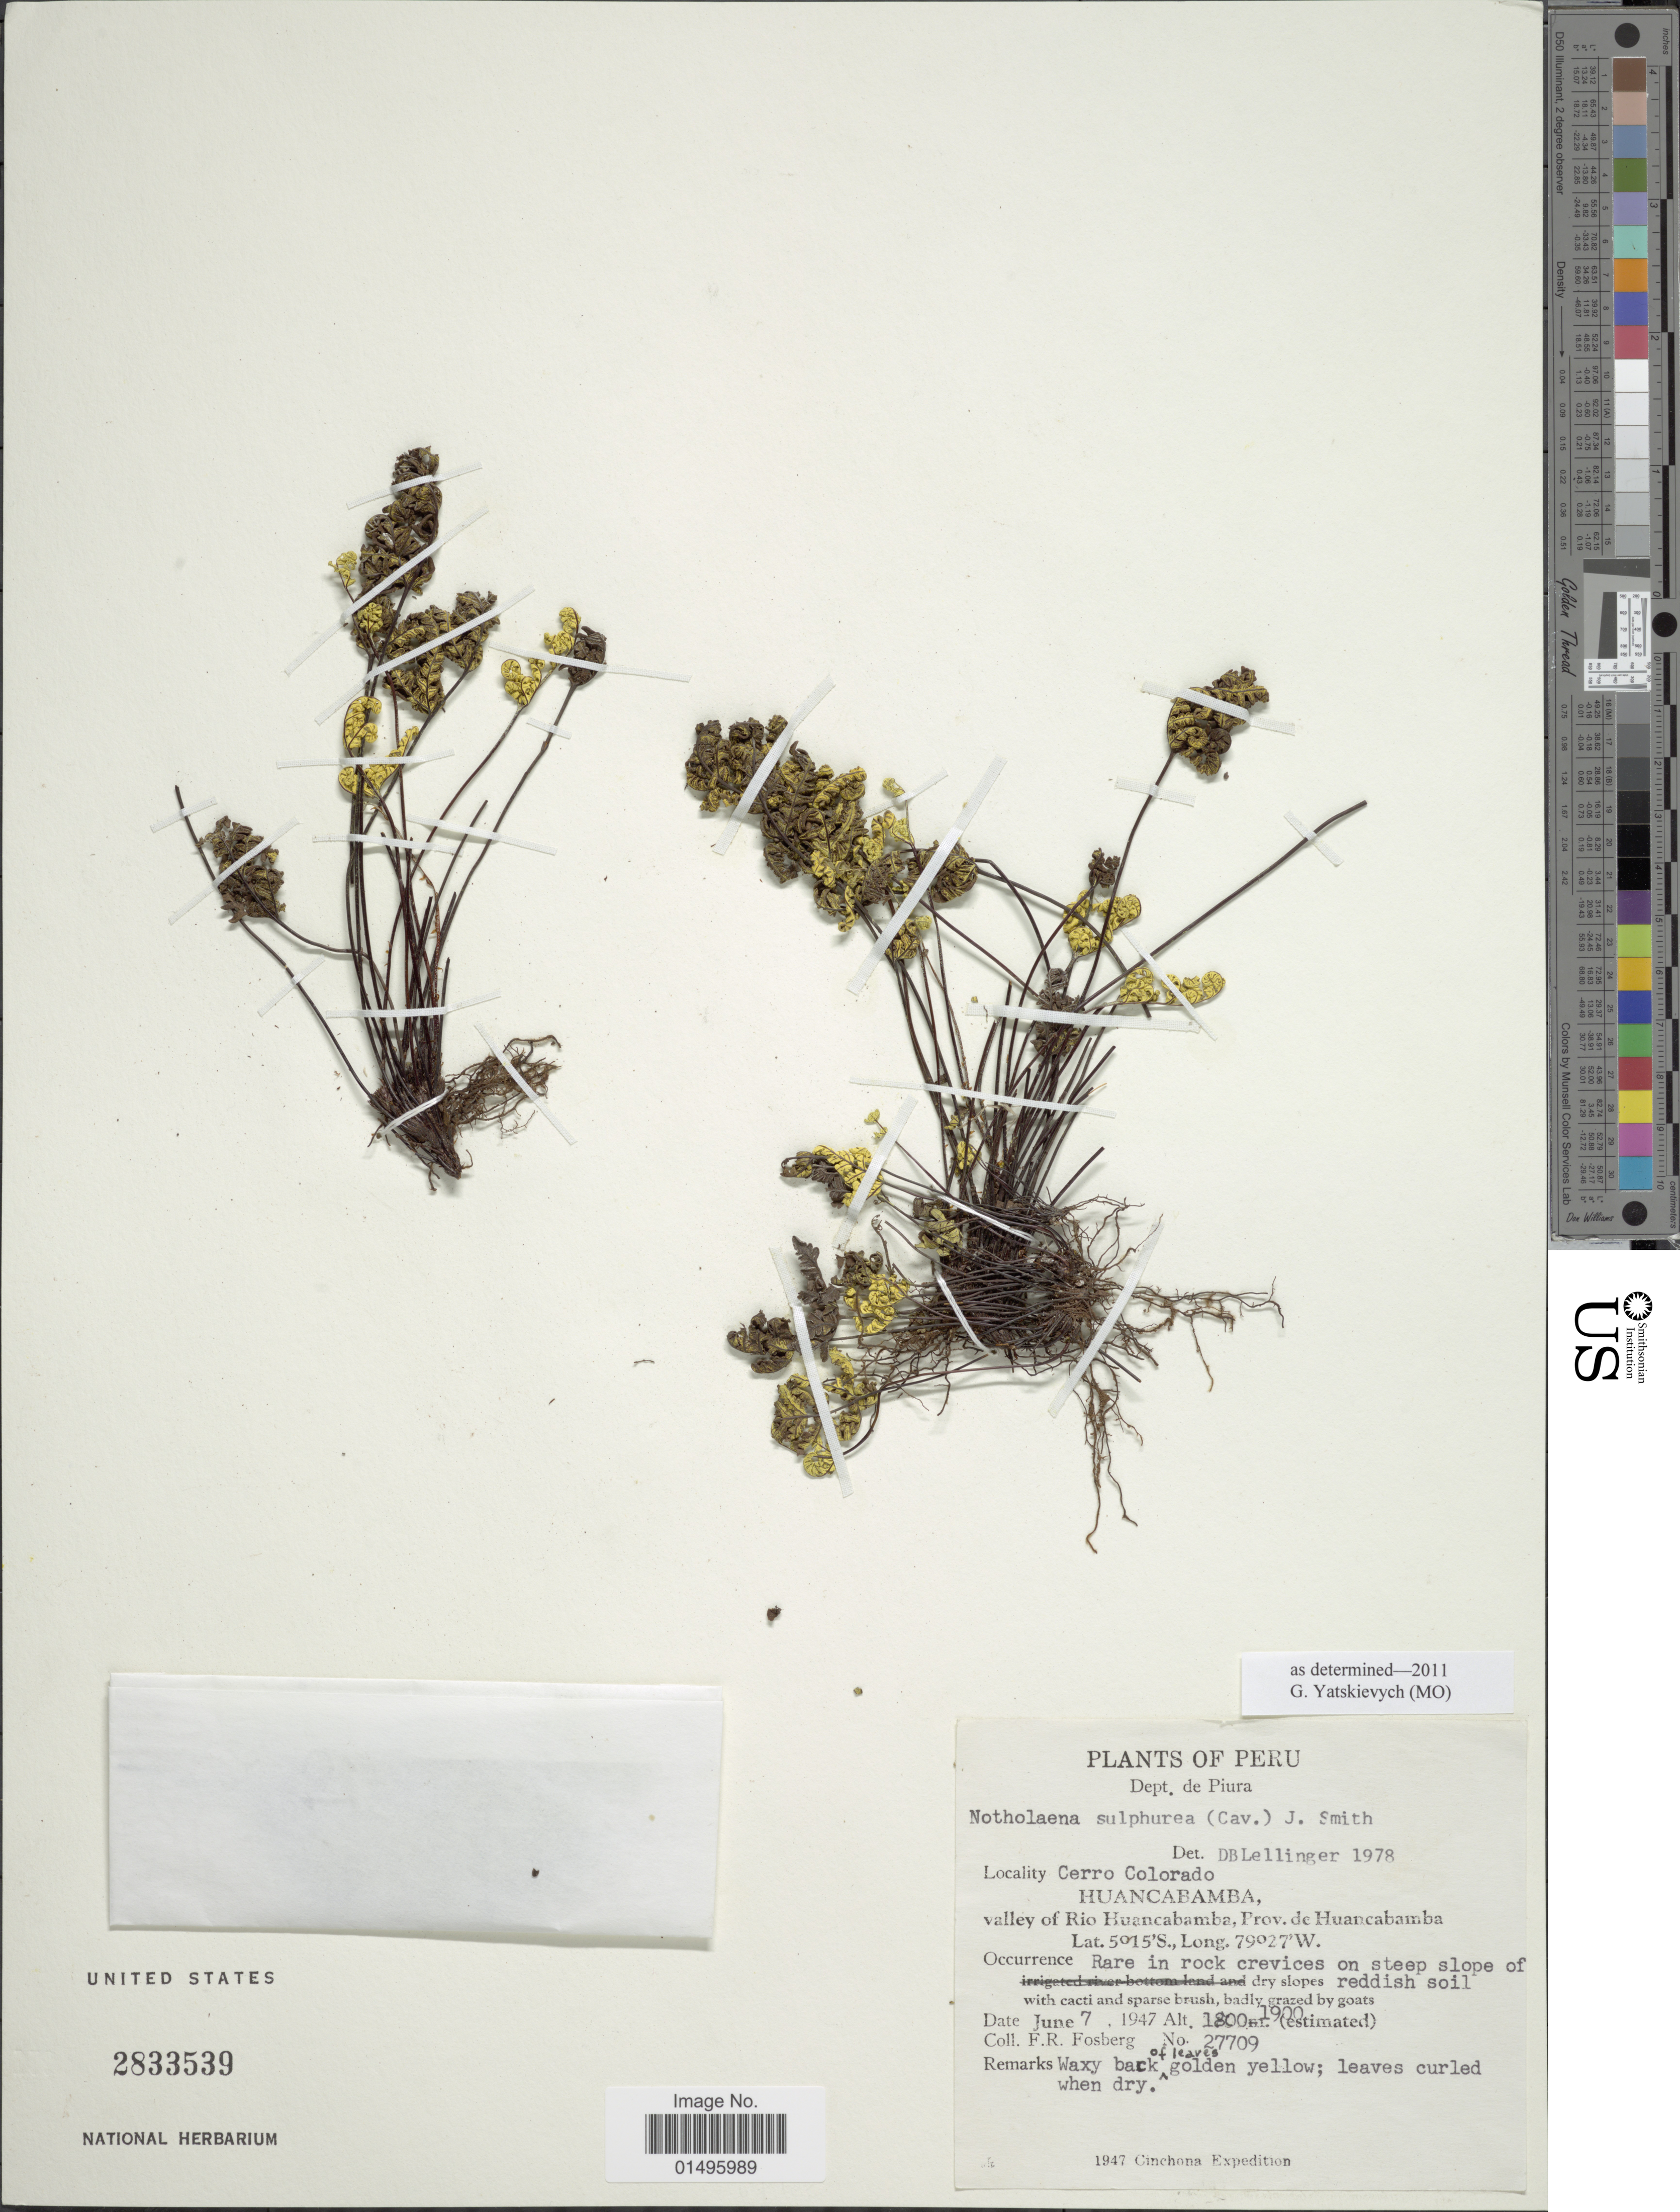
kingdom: Plantae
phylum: Tracheophyta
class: Polypodiopsida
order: Polypodiales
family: Pteridaceae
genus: Notholaena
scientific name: Notholaena sulphurea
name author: (Cav.) Small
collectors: F. R. Fosberg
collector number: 27709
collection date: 1947-06-07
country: Peru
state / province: Piura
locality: Peru, Dept. Piura, Cerro Colorado, Huancabamba, valley of Rio Huancabamba, prov. Huacanbamba.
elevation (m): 1900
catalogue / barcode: US 2833539